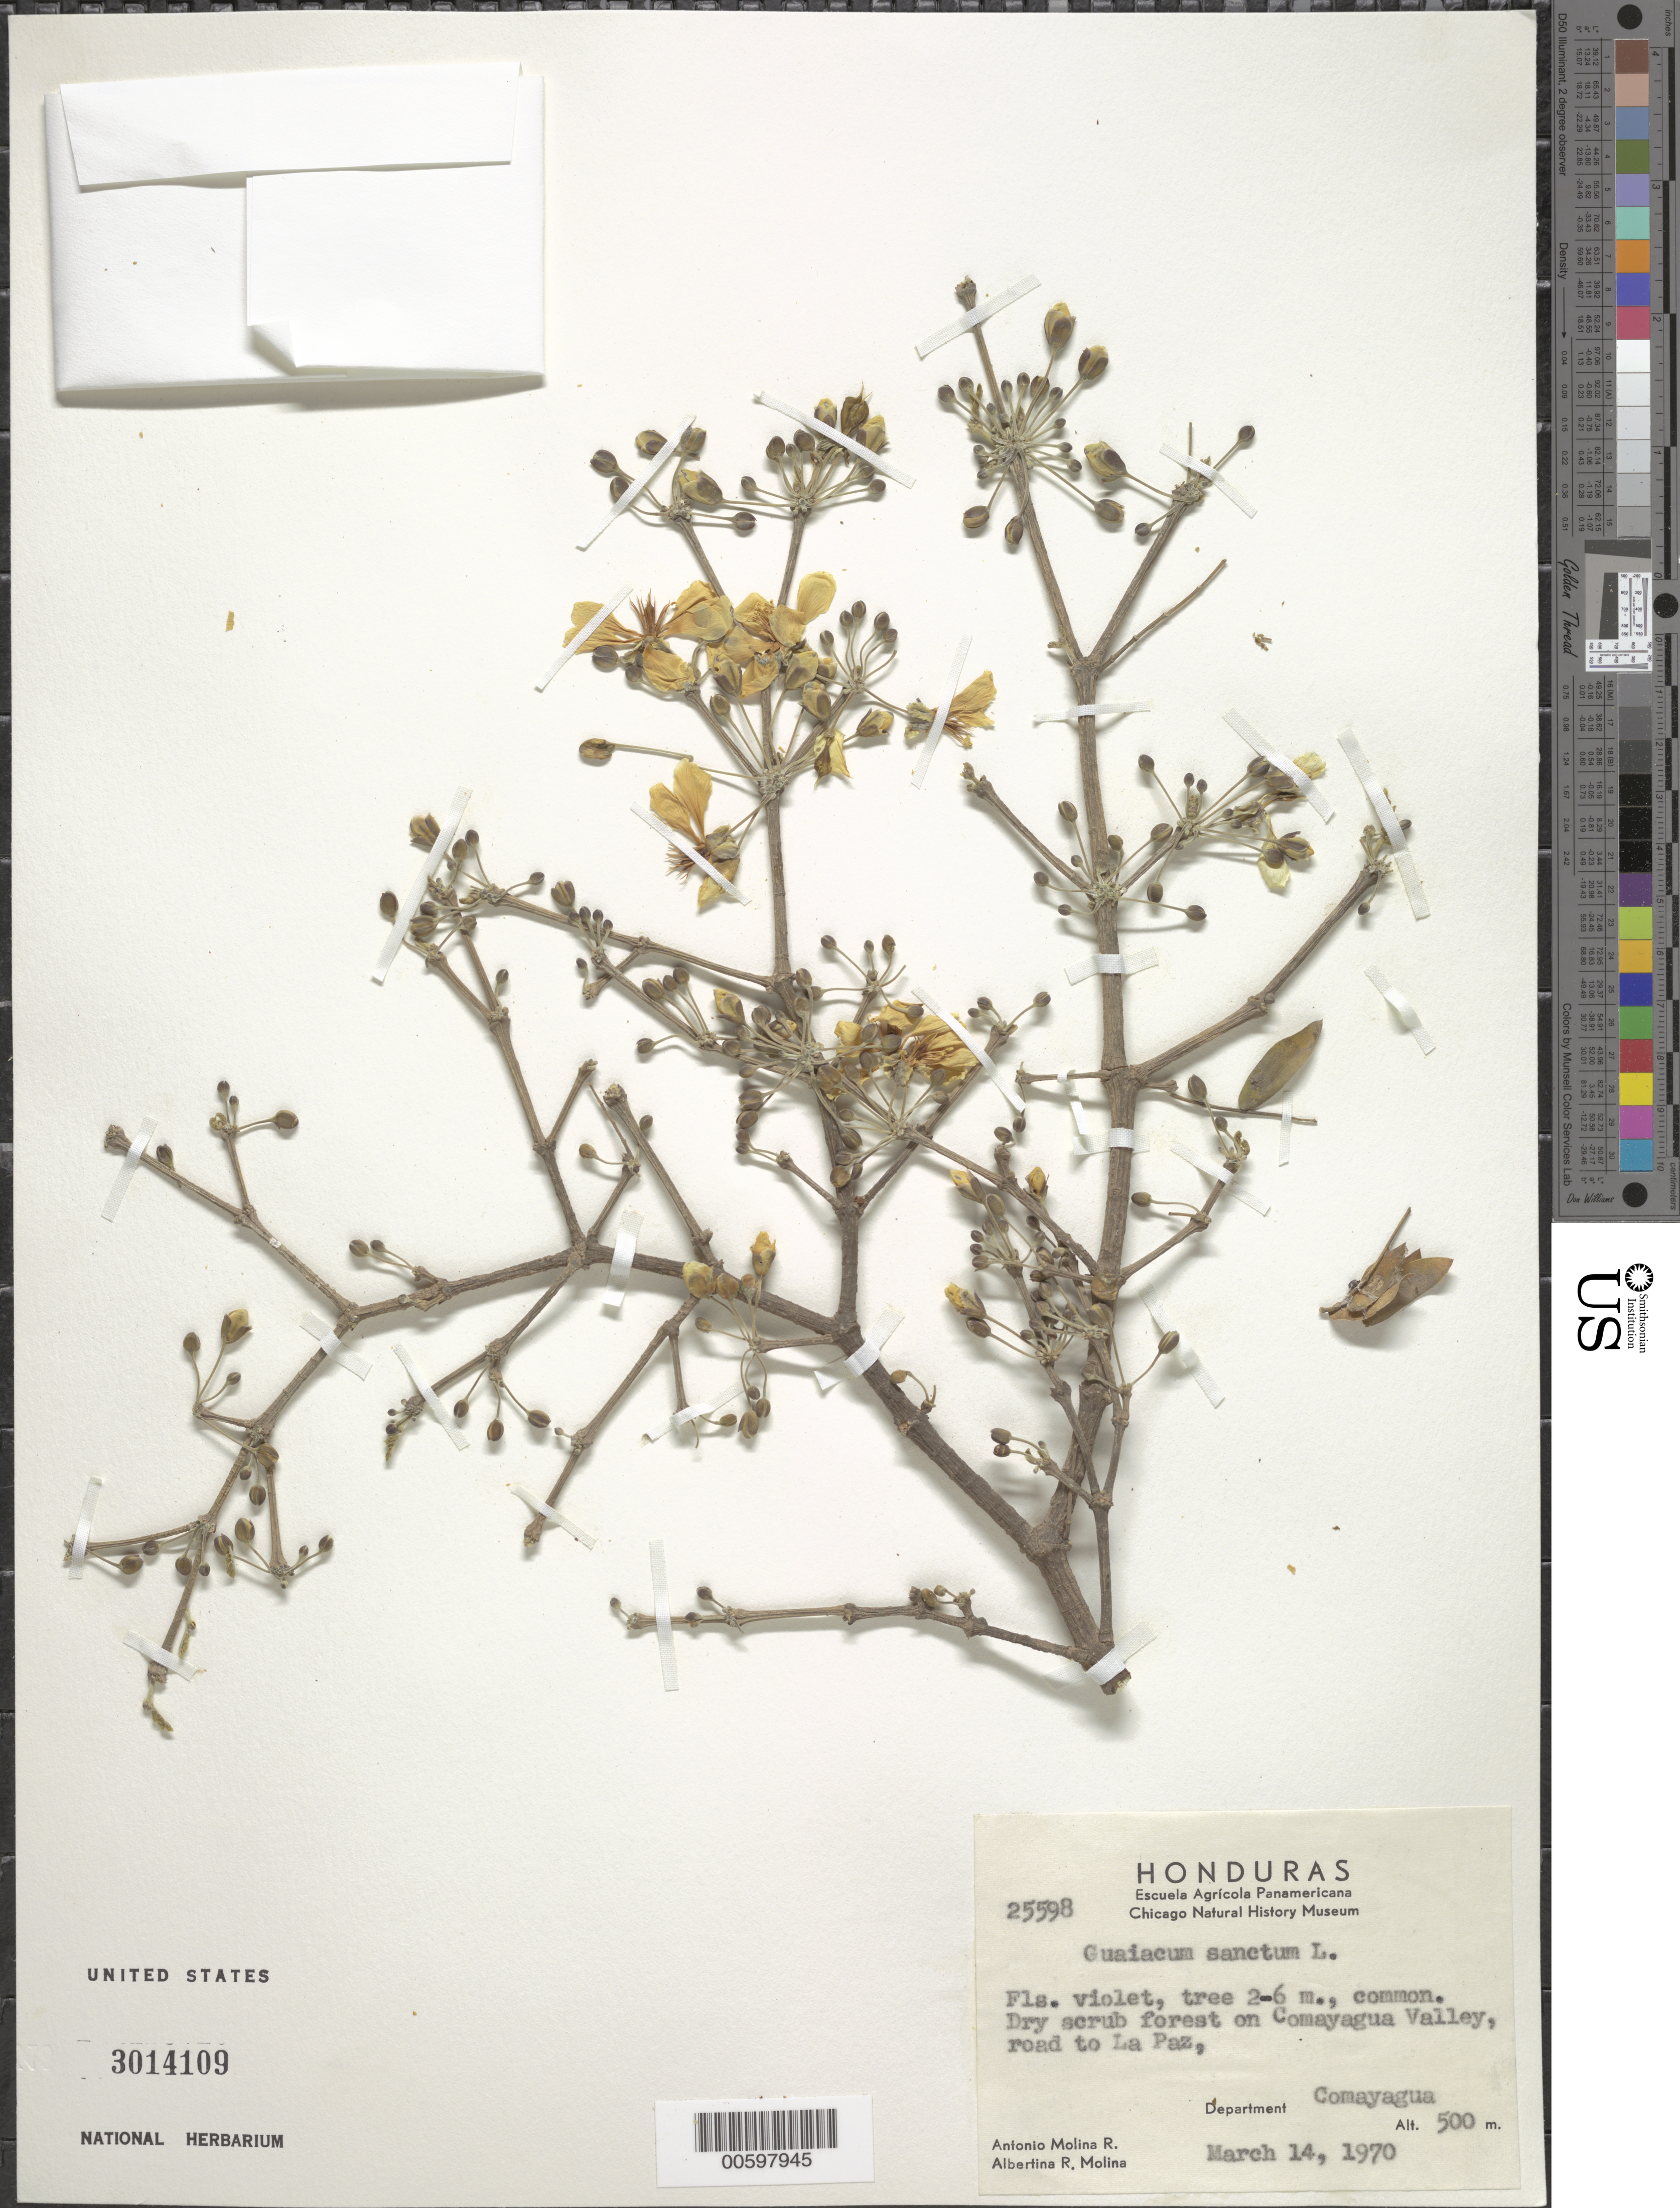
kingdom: Plantae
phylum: Tracheophyta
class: Magnoliopsida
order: Zygophyllales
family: Zygophyllaceae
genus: Guaiacum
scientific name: Guaiacum sanctum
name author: L.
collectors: A. Molina R. & A. F. Molina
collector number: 25598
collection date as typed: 14 Mar 1970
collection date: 1970-03-14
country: Honduras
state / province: Comayagua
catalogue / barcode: US 3014109